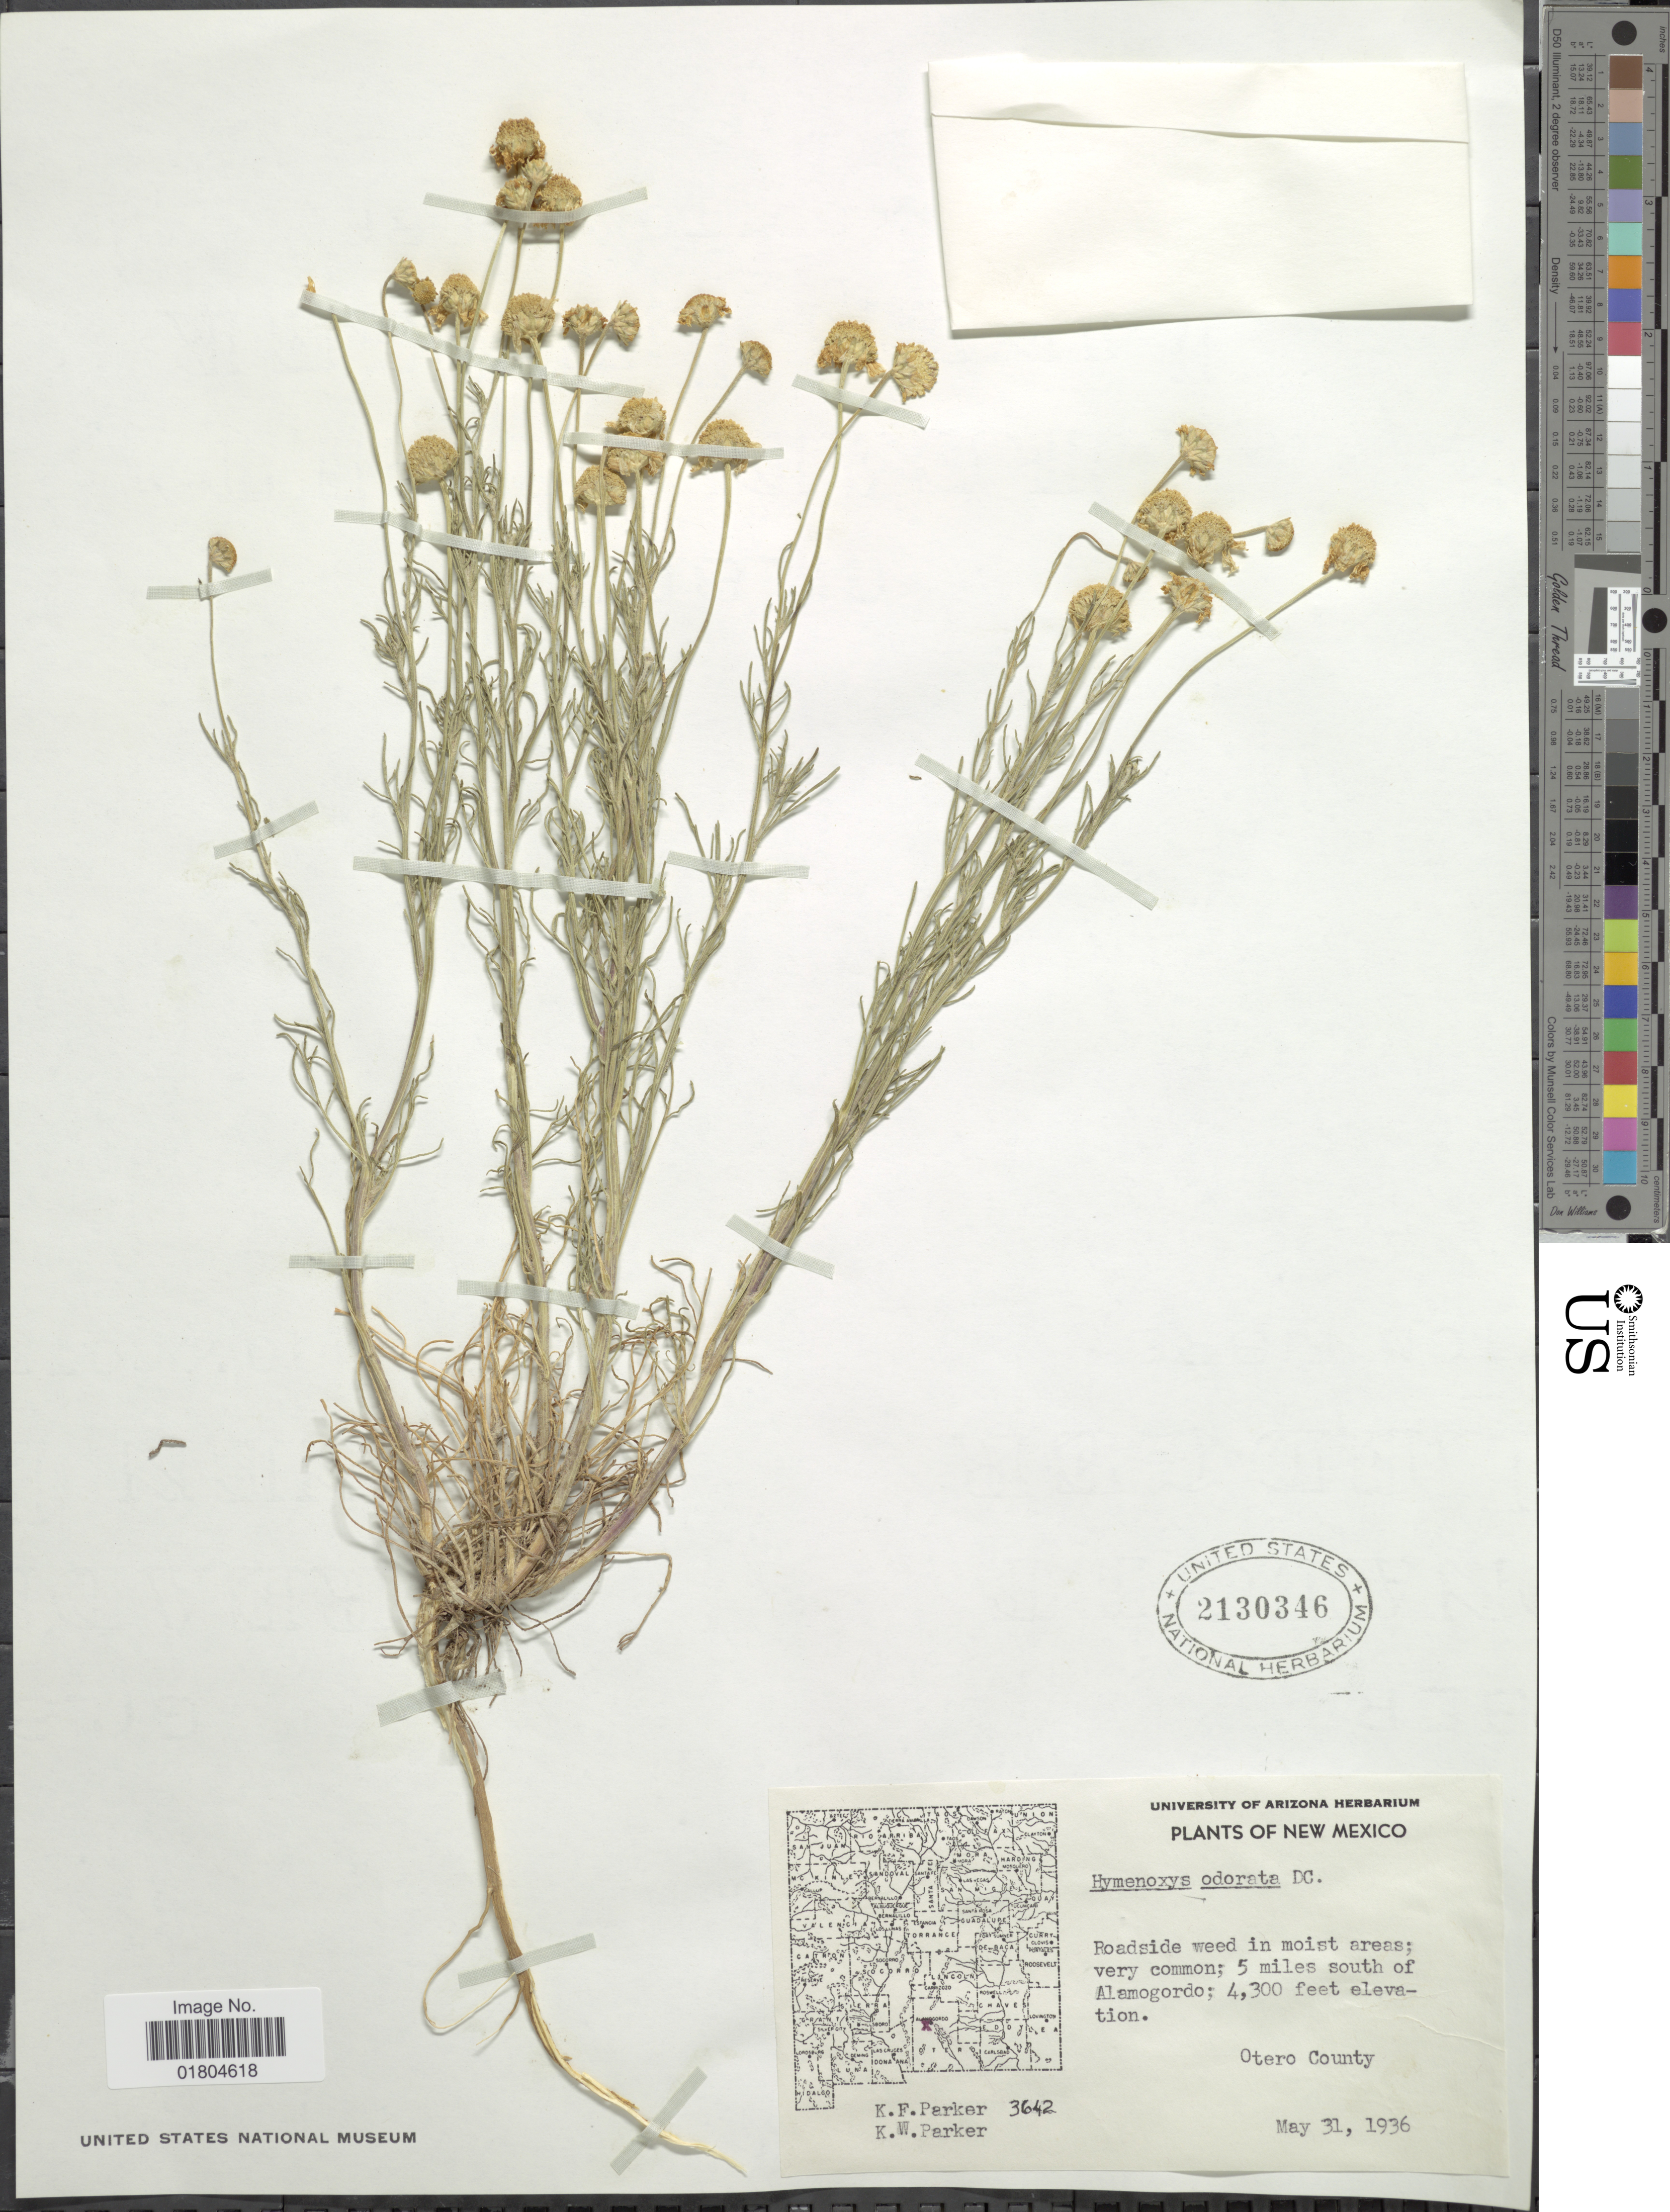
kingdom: Plantae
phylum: Tracheophyta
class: Magnoliopsida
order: Asterales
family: Asteraceae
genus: Hymenoxys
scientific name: Hymenoxys odorata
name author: DC.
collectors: K. F. Parker & K. Parker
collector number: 3642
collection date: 1936-05-31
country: United States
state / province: New Mexico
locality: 5 miles south of Alamogordo. Otero County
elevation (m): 1311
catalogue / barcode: US 2130346